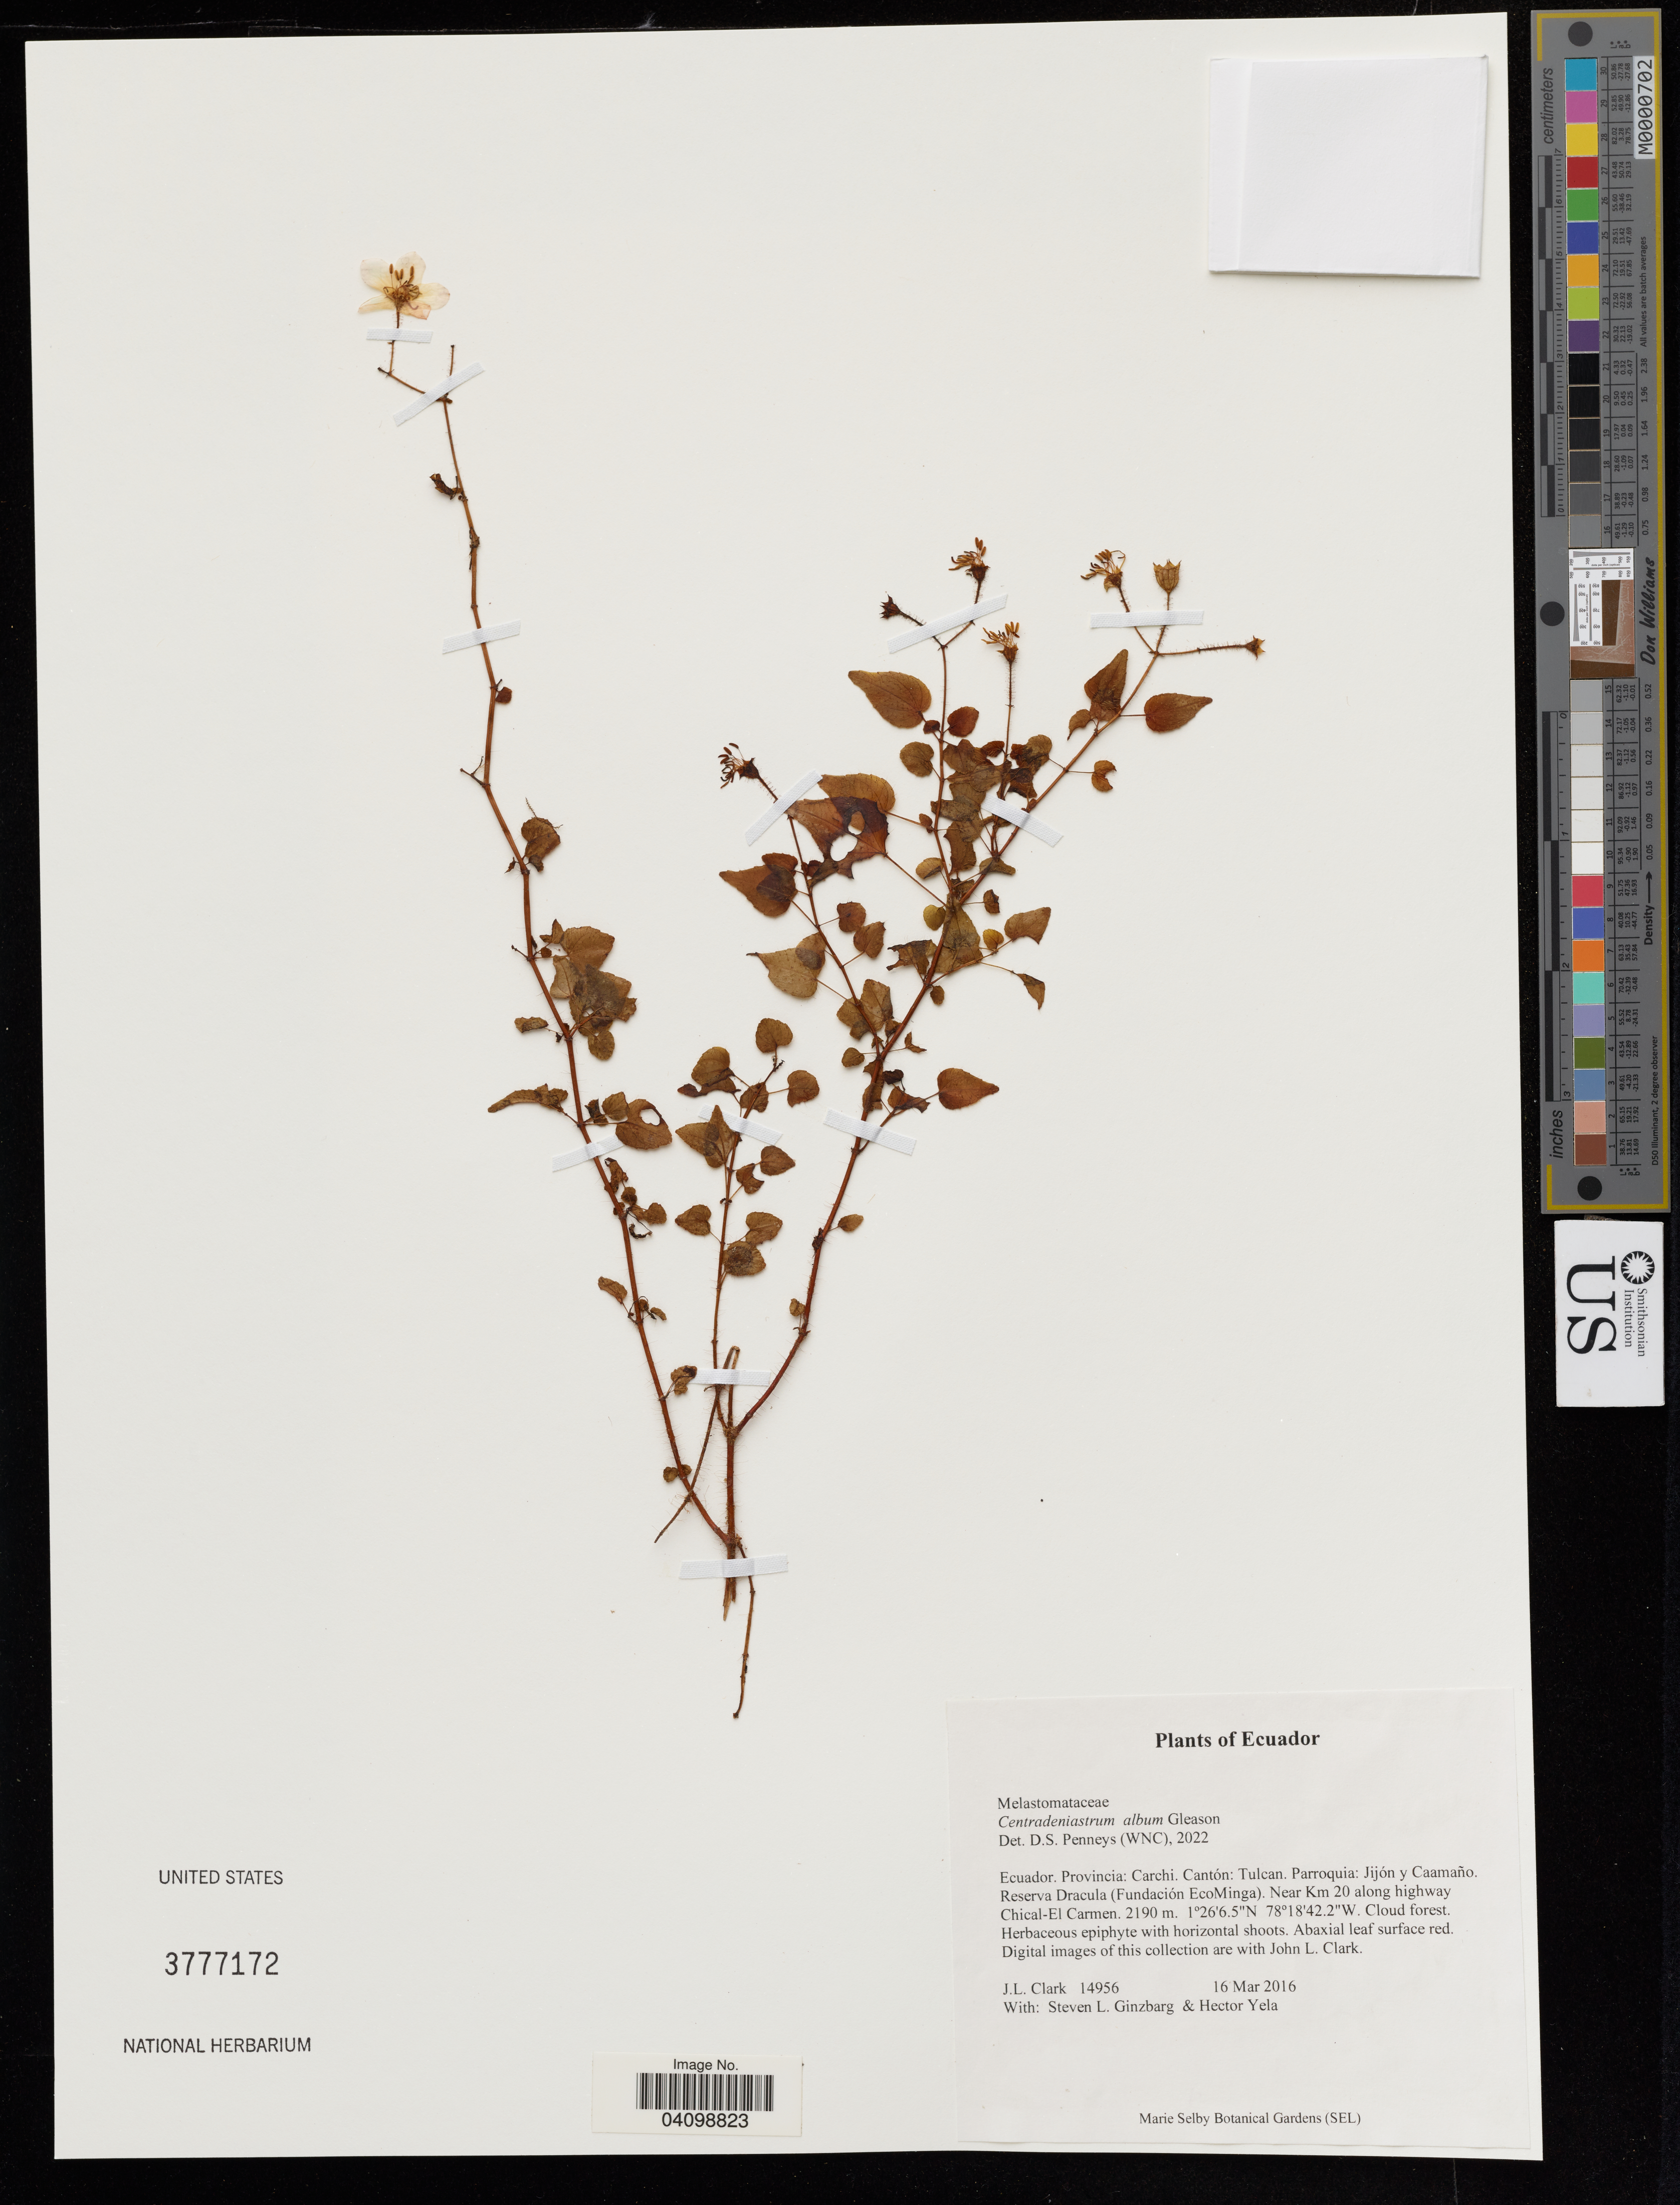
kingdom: Plantae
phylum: Tracheophyta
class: Magnoliopsida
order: Myrtales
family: Melastomataceae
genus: Centradeniastrum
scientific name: Centradeniastrum album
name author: Gleason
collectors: J. Clark & S. Ginzbarg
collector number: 14956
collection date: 2016-03-16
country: Ecuador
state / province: Carchi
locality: Cantón: Tulcan. Parroquia: Jijón y Caamaño. Reserva Dracula (Fundación EcoMinga). Near Km 20 along highway Chical-El Carmen.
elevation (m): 2190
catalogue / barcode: US 3777172